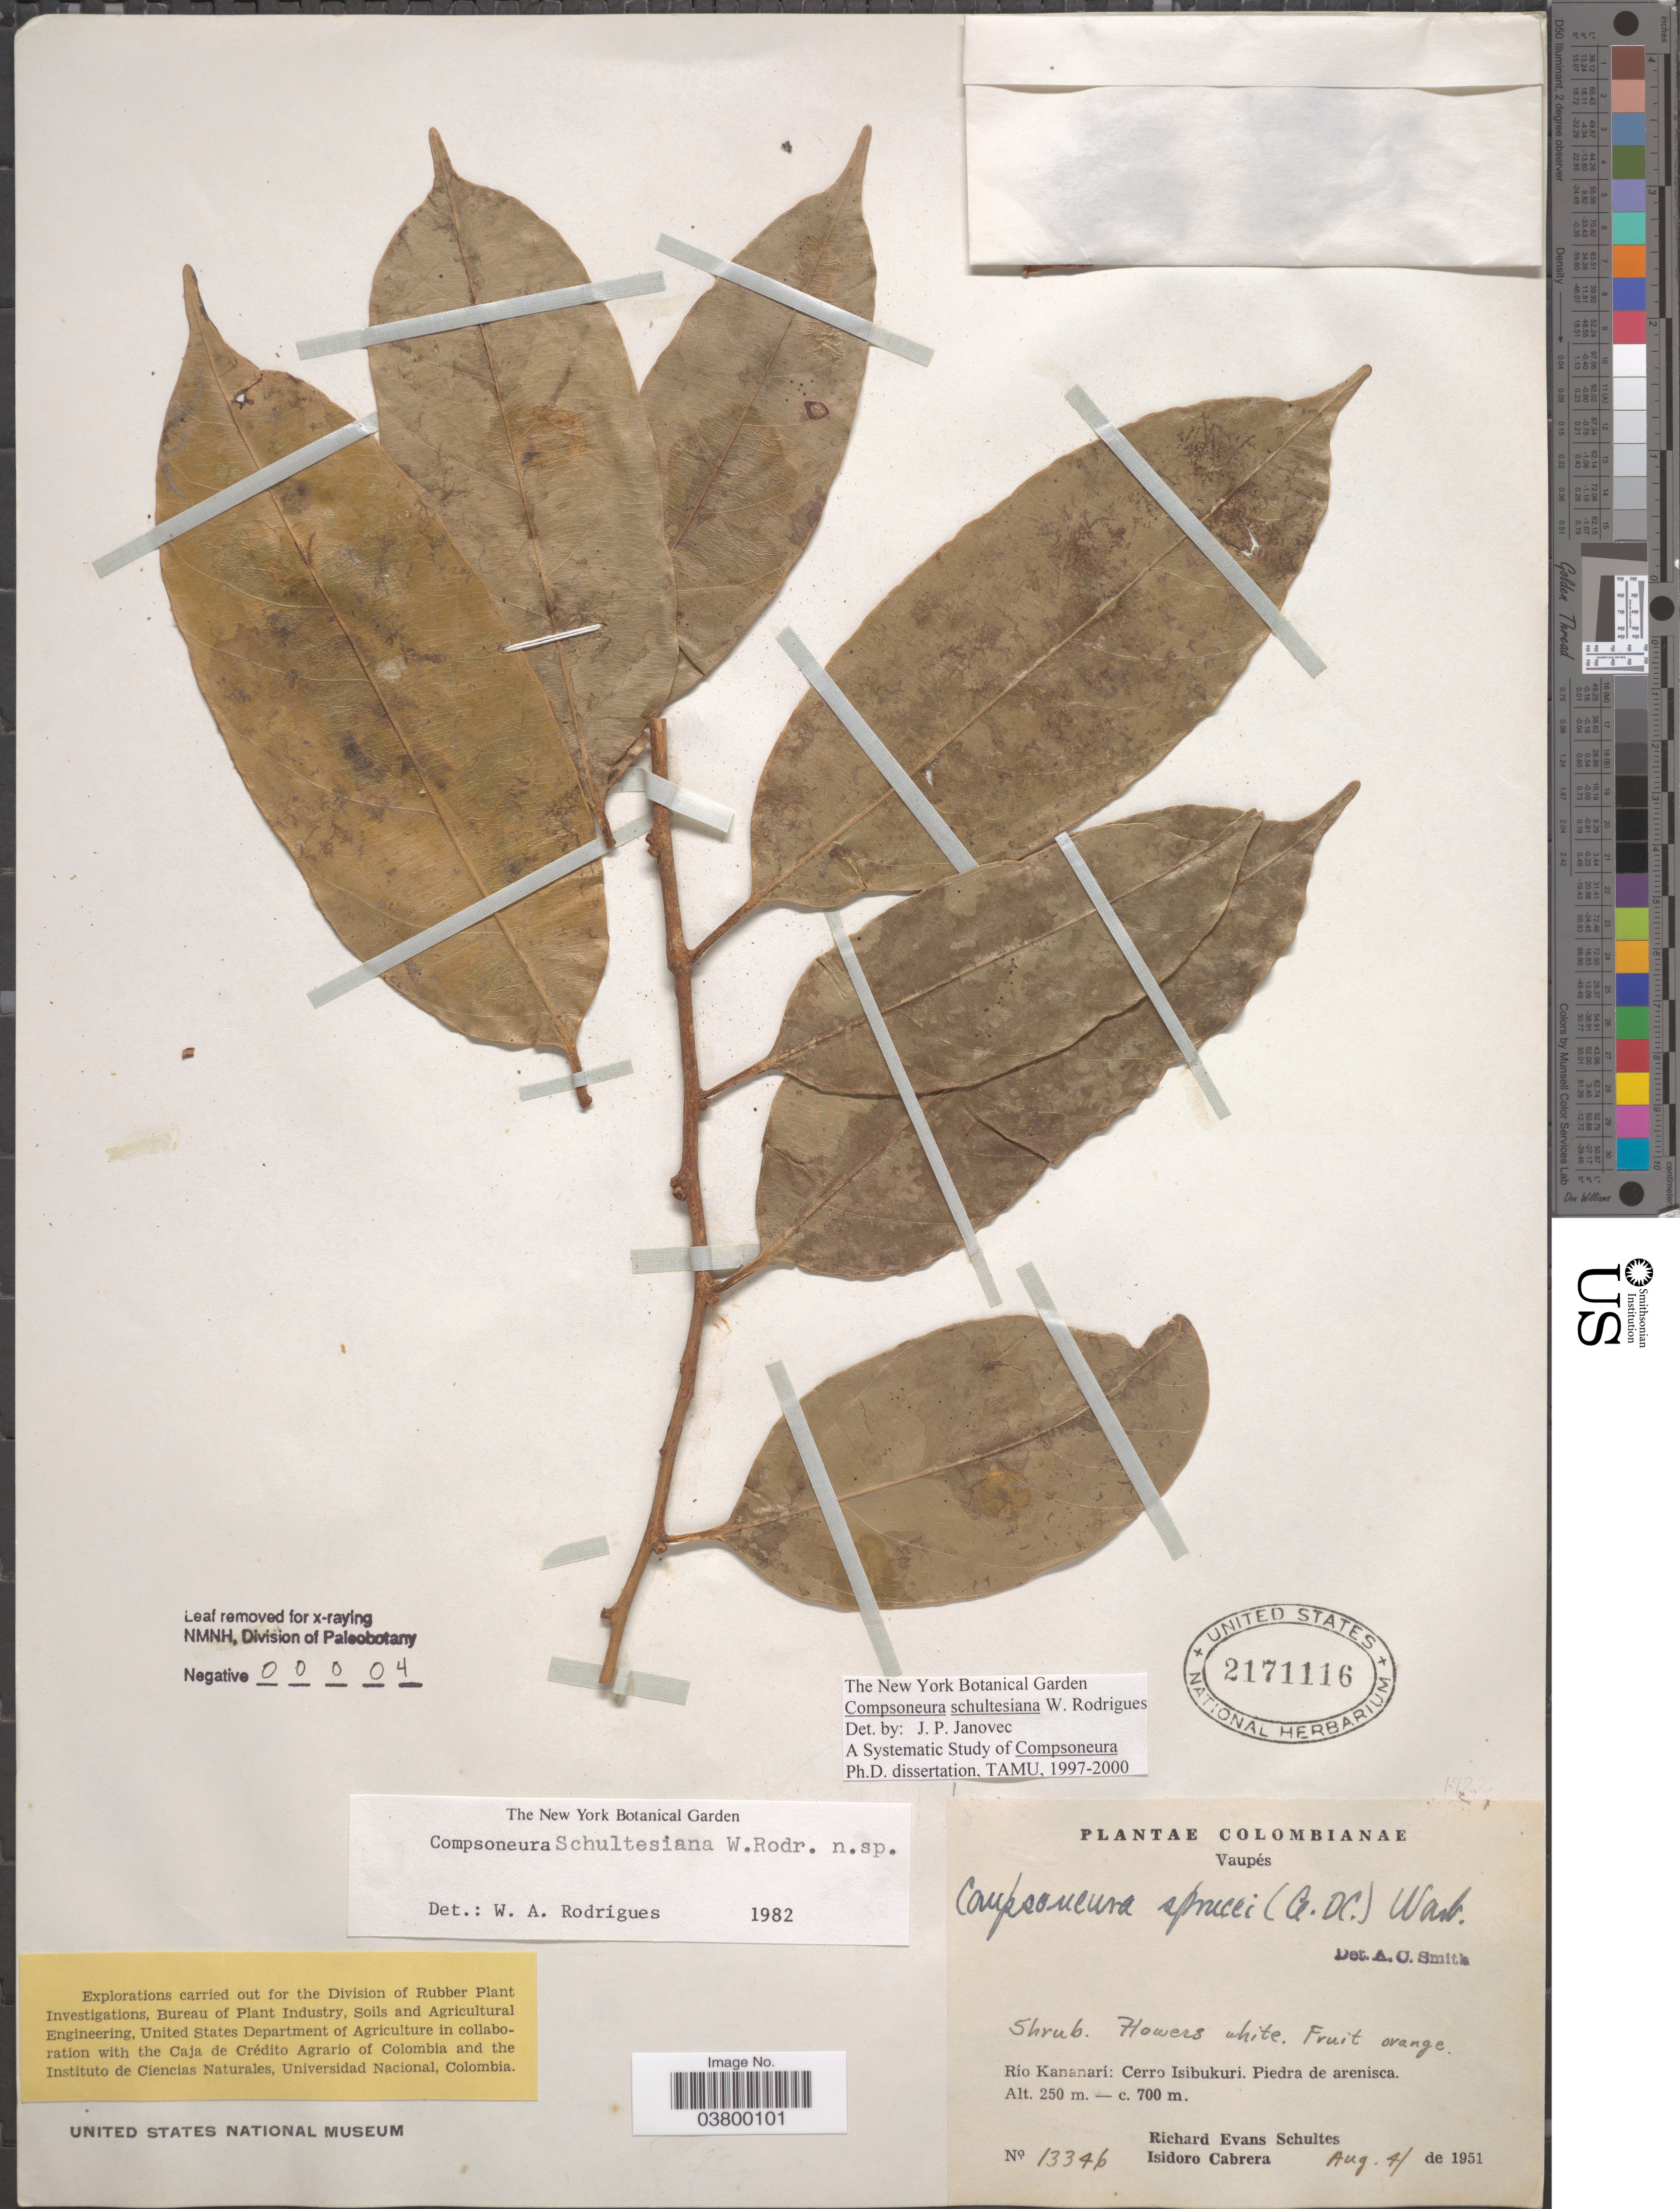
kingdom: Plantae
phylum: Tracheophyta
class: Magnoliopsida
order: Magnoliales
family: Myristicaceae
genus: Compsoneura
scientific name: Compsoneura schultesiana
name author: W.A. Rodrigues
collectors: R. E. Schultes & I. Cabrera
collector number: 13346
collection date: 1951-08-04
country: Colombia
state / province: Vaupés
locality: Río Kananarí: Cerro Isibukuri. Piedra de arenisca.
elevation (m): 250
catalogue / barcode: US 2171116